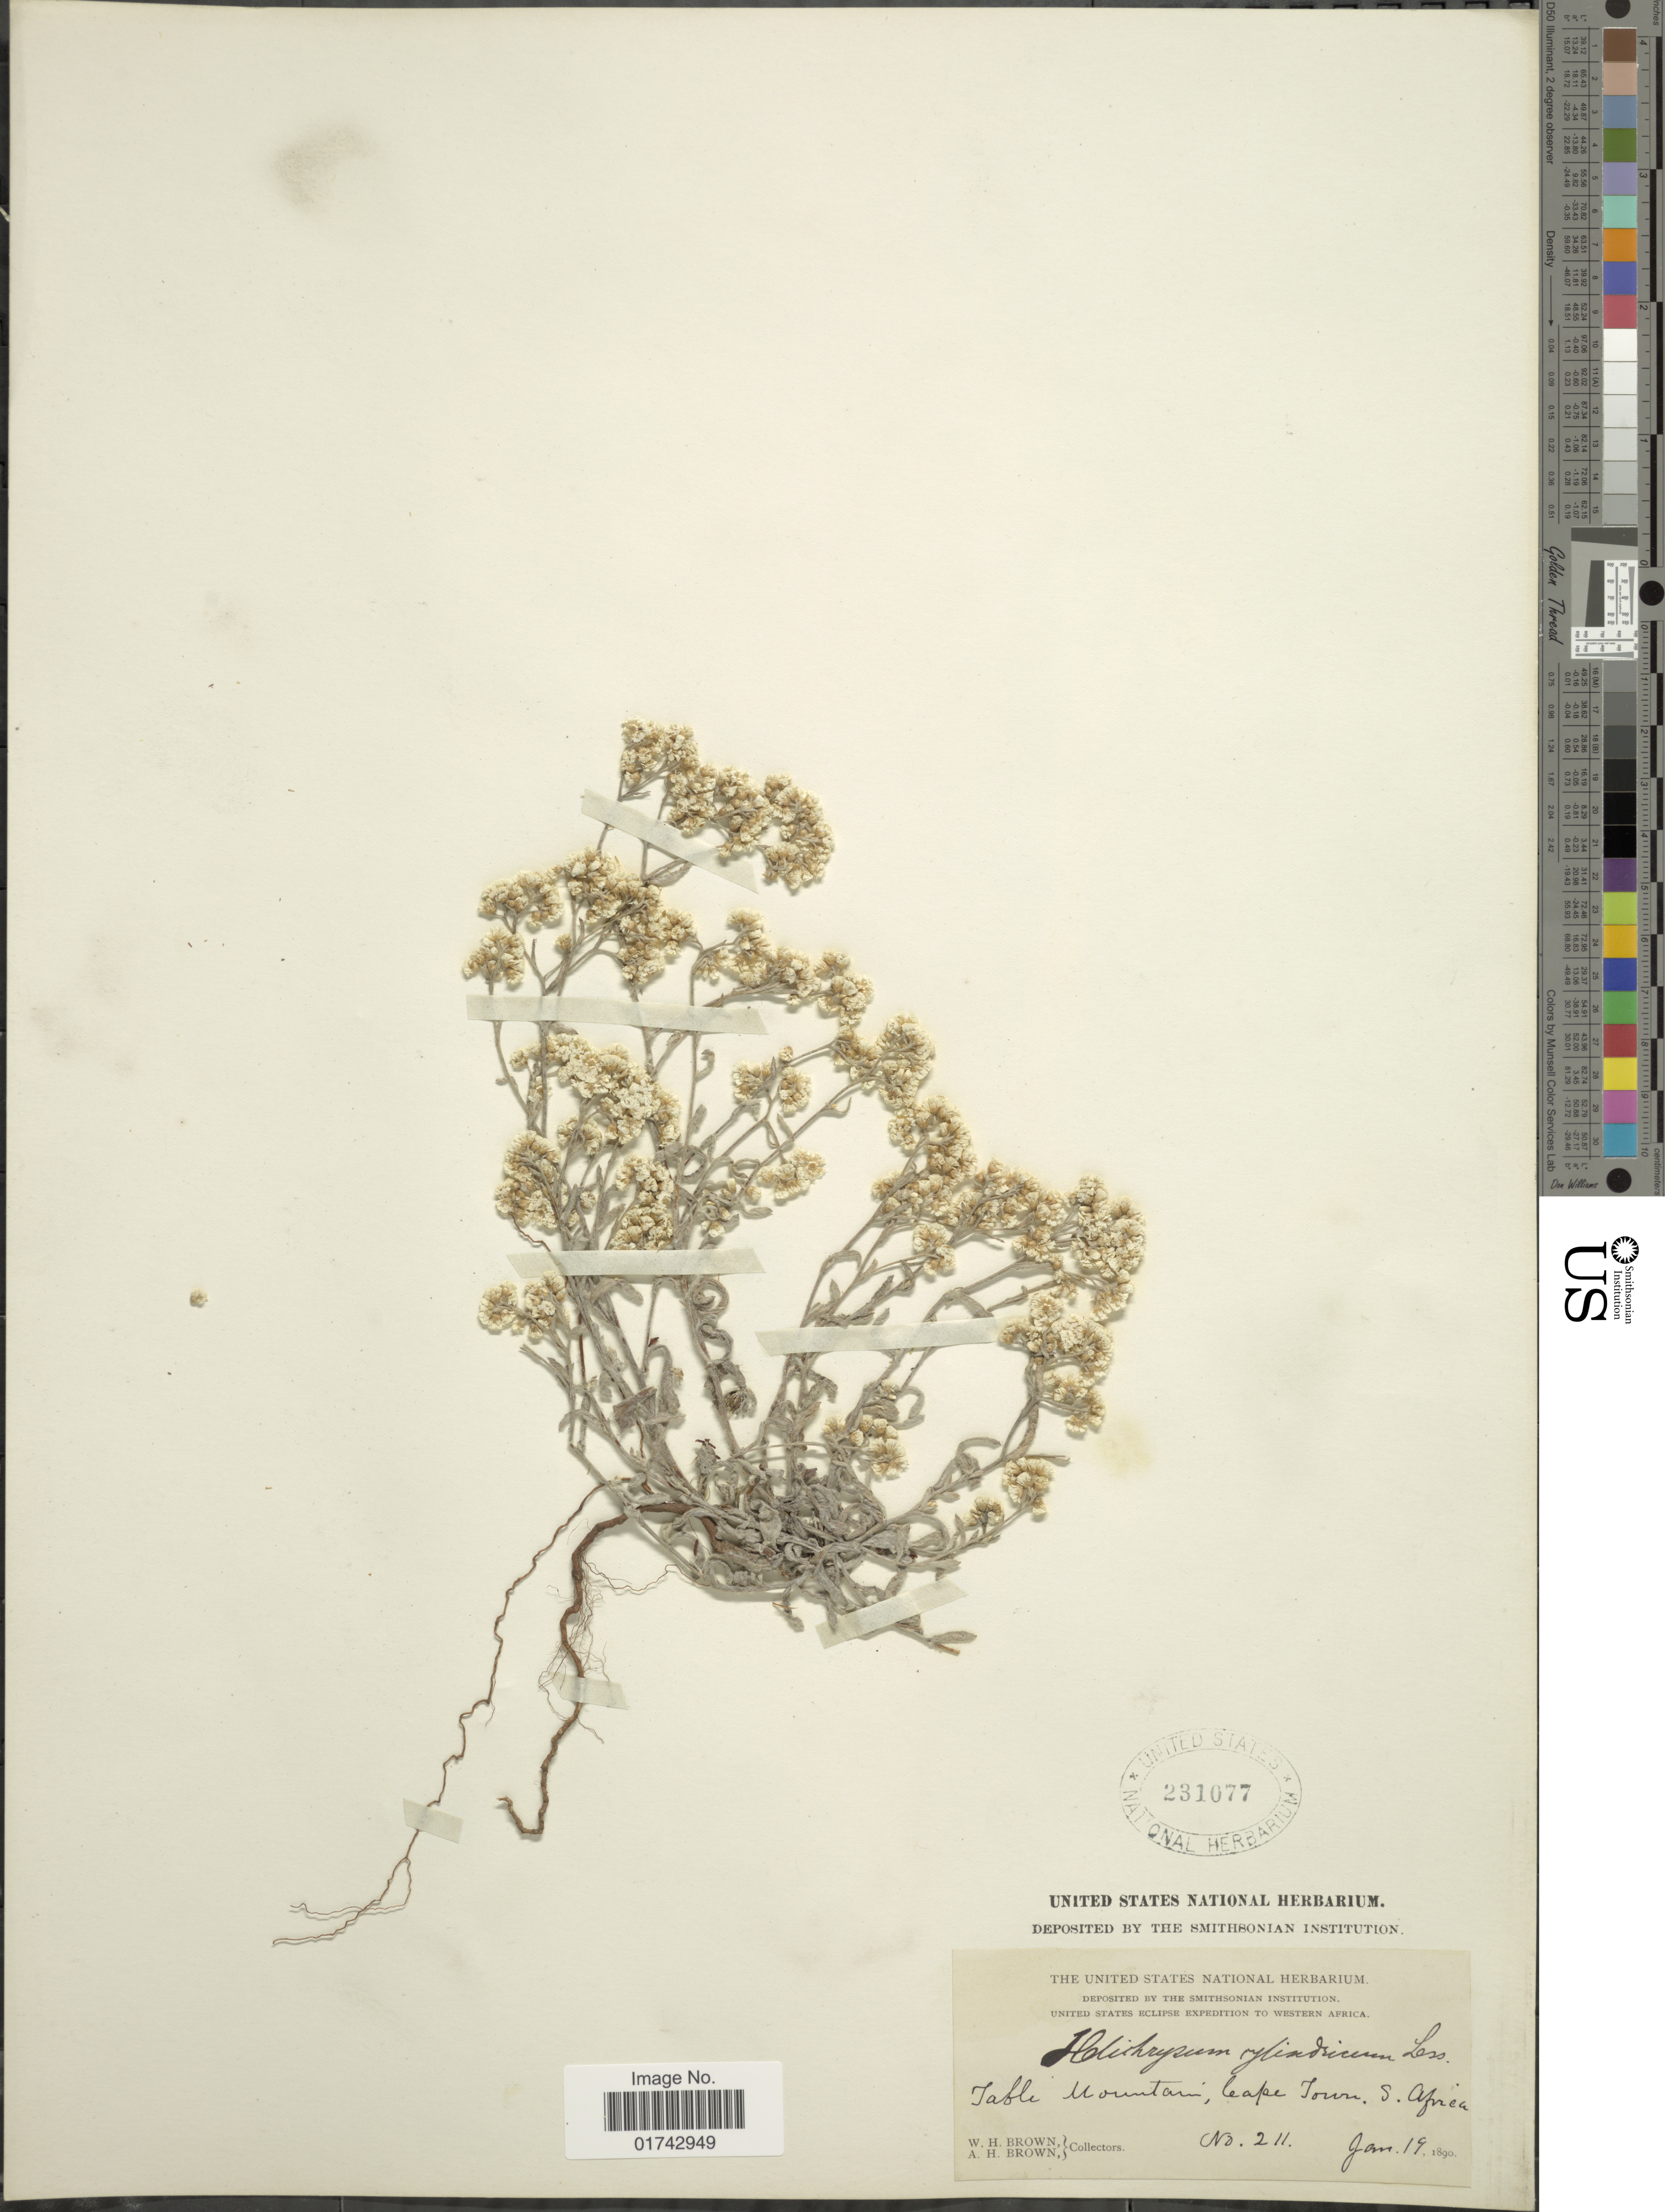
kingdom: Plantae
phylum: Tracheophyta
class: Magnoliopsida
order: Asterales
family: Asteraceae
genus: Helichrysum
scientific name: Helichrysum cylindricum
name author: D. Don ex G. Don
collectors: W. H. Brown & A. H. Brown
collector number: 211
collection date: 1890-01-19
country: South Africa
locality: Table Mountain, Cape Town, S. Africa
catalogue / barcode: US 231077